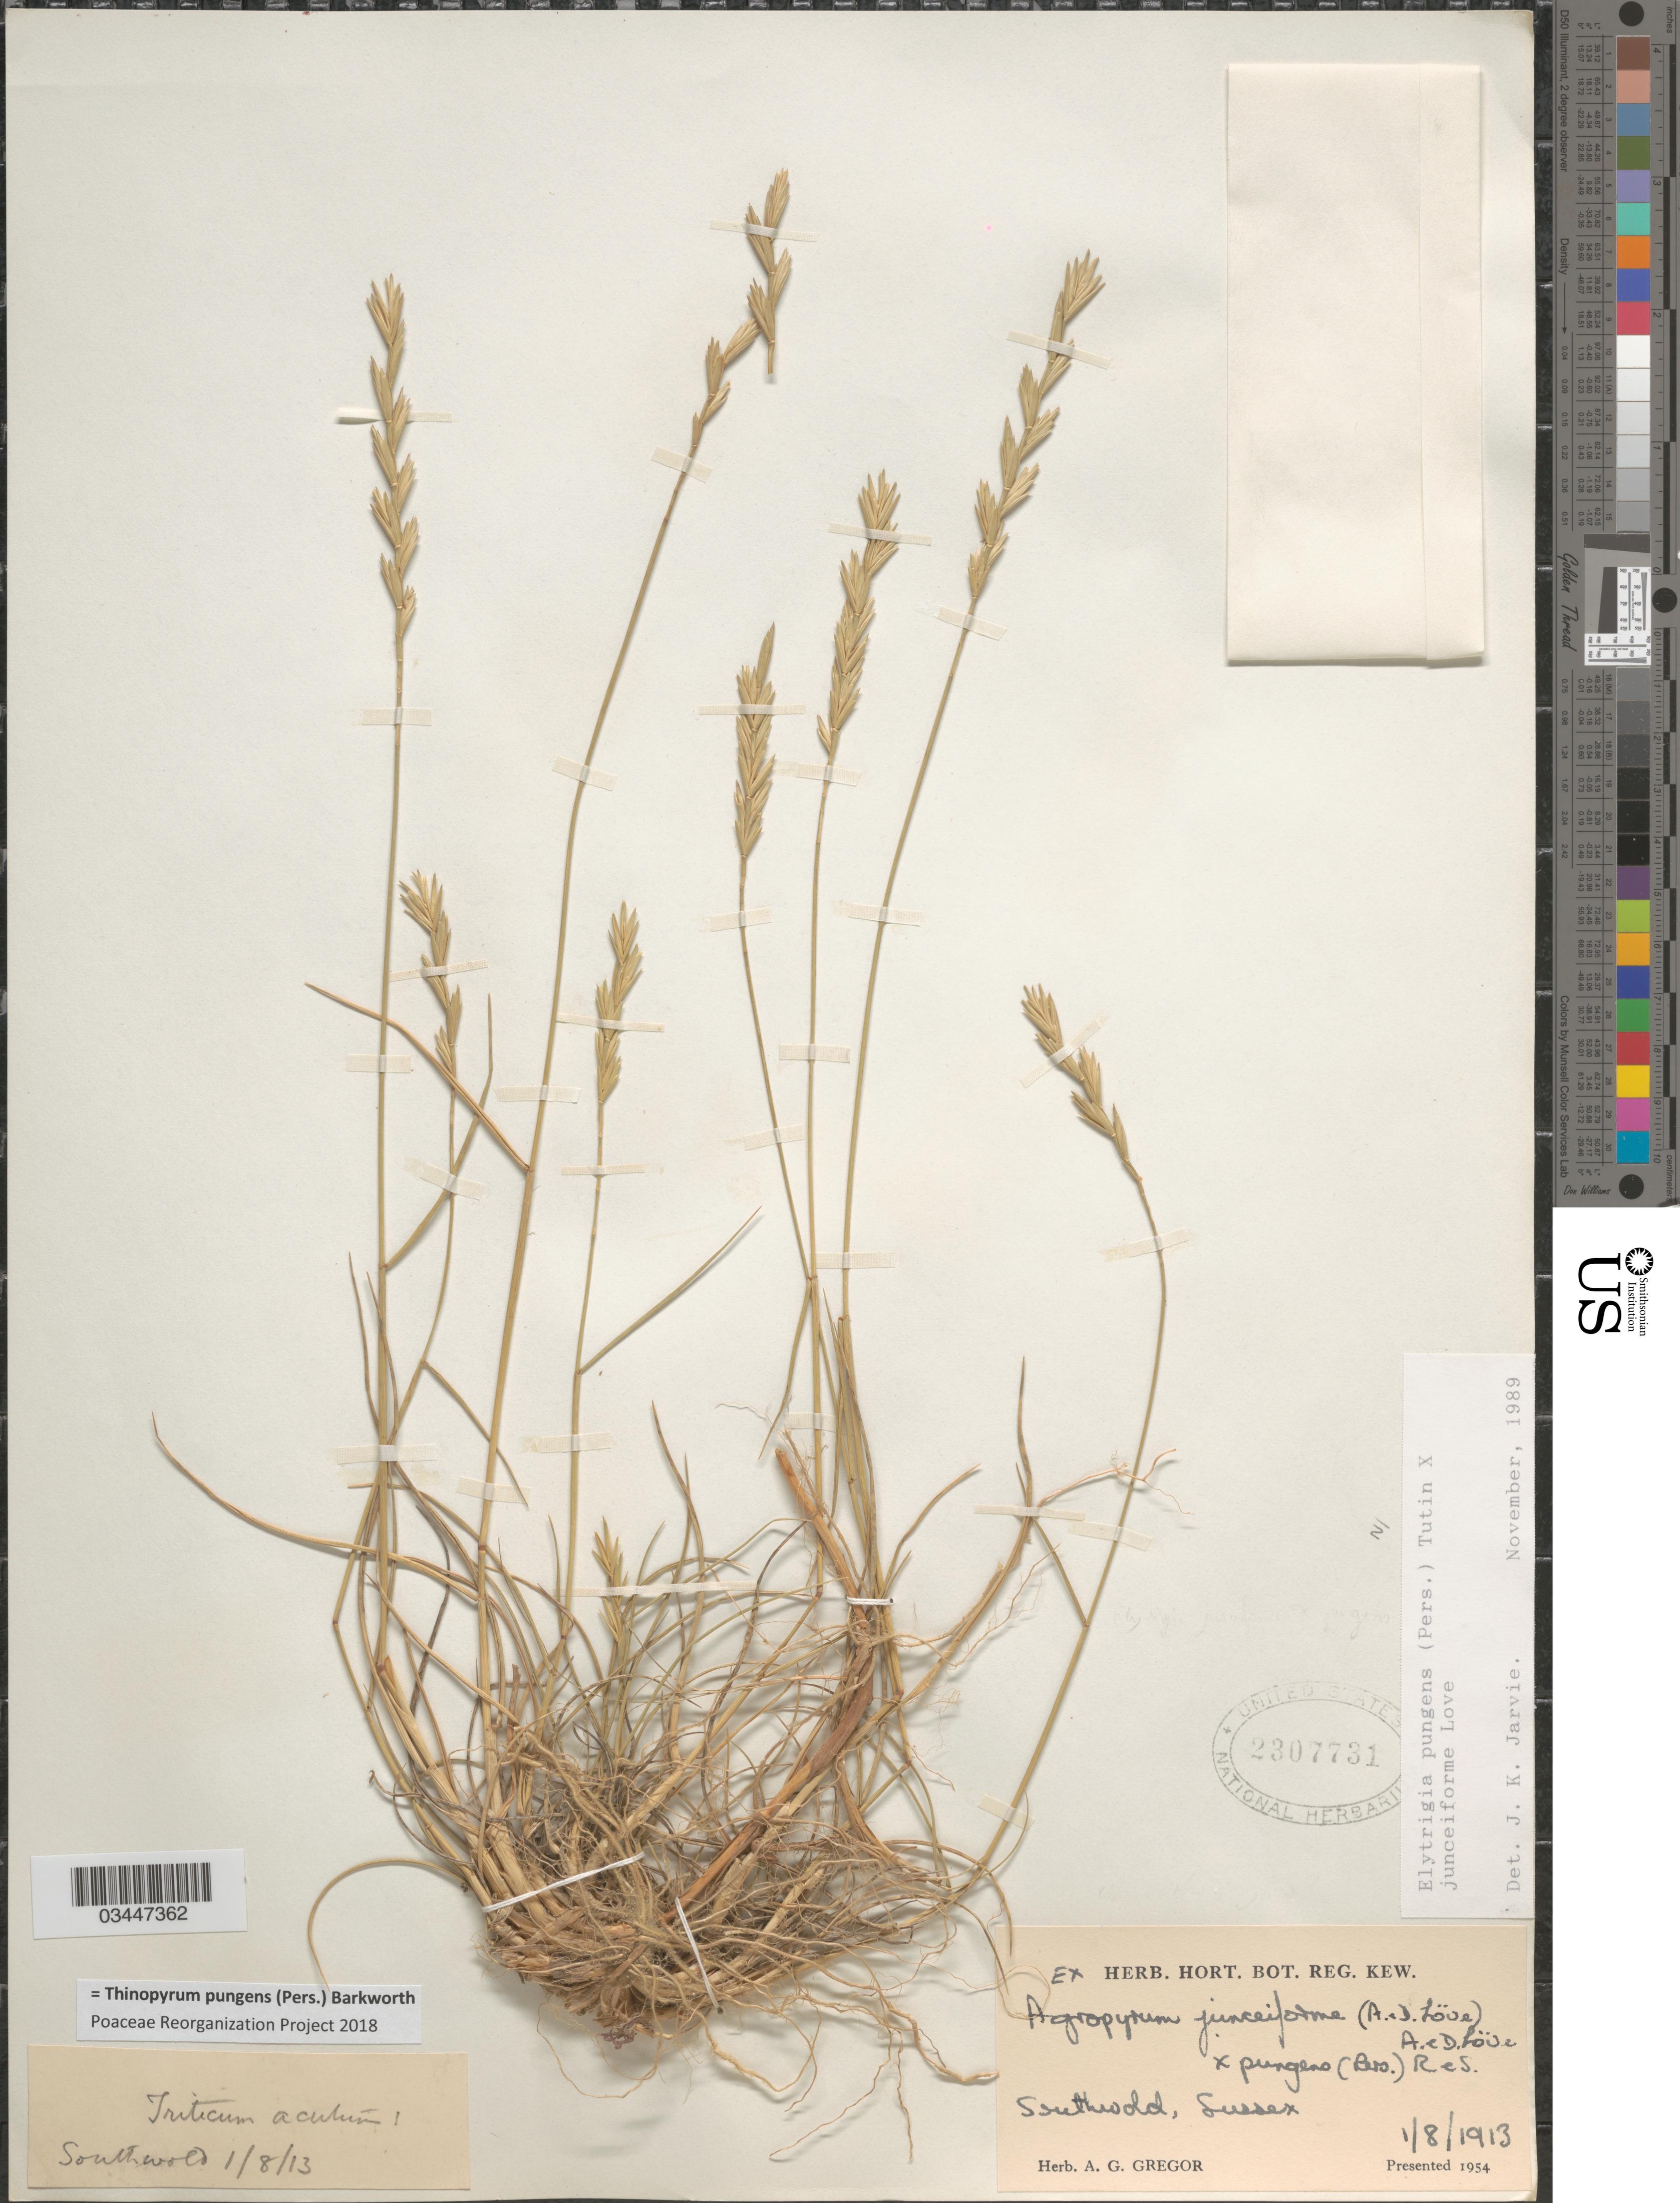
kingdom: Plantae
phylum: Tracheophyta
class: Liliopsida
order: Poales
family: Poaceae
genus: Thinopyrum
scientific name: Thinopyrum pungens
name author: (Pers.) Barkworth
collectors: ex herb. A. G. Gregor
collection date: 1913-08-01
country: United Kingdom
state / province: England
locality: Southwold, Sussex.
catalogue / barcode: US 2307731